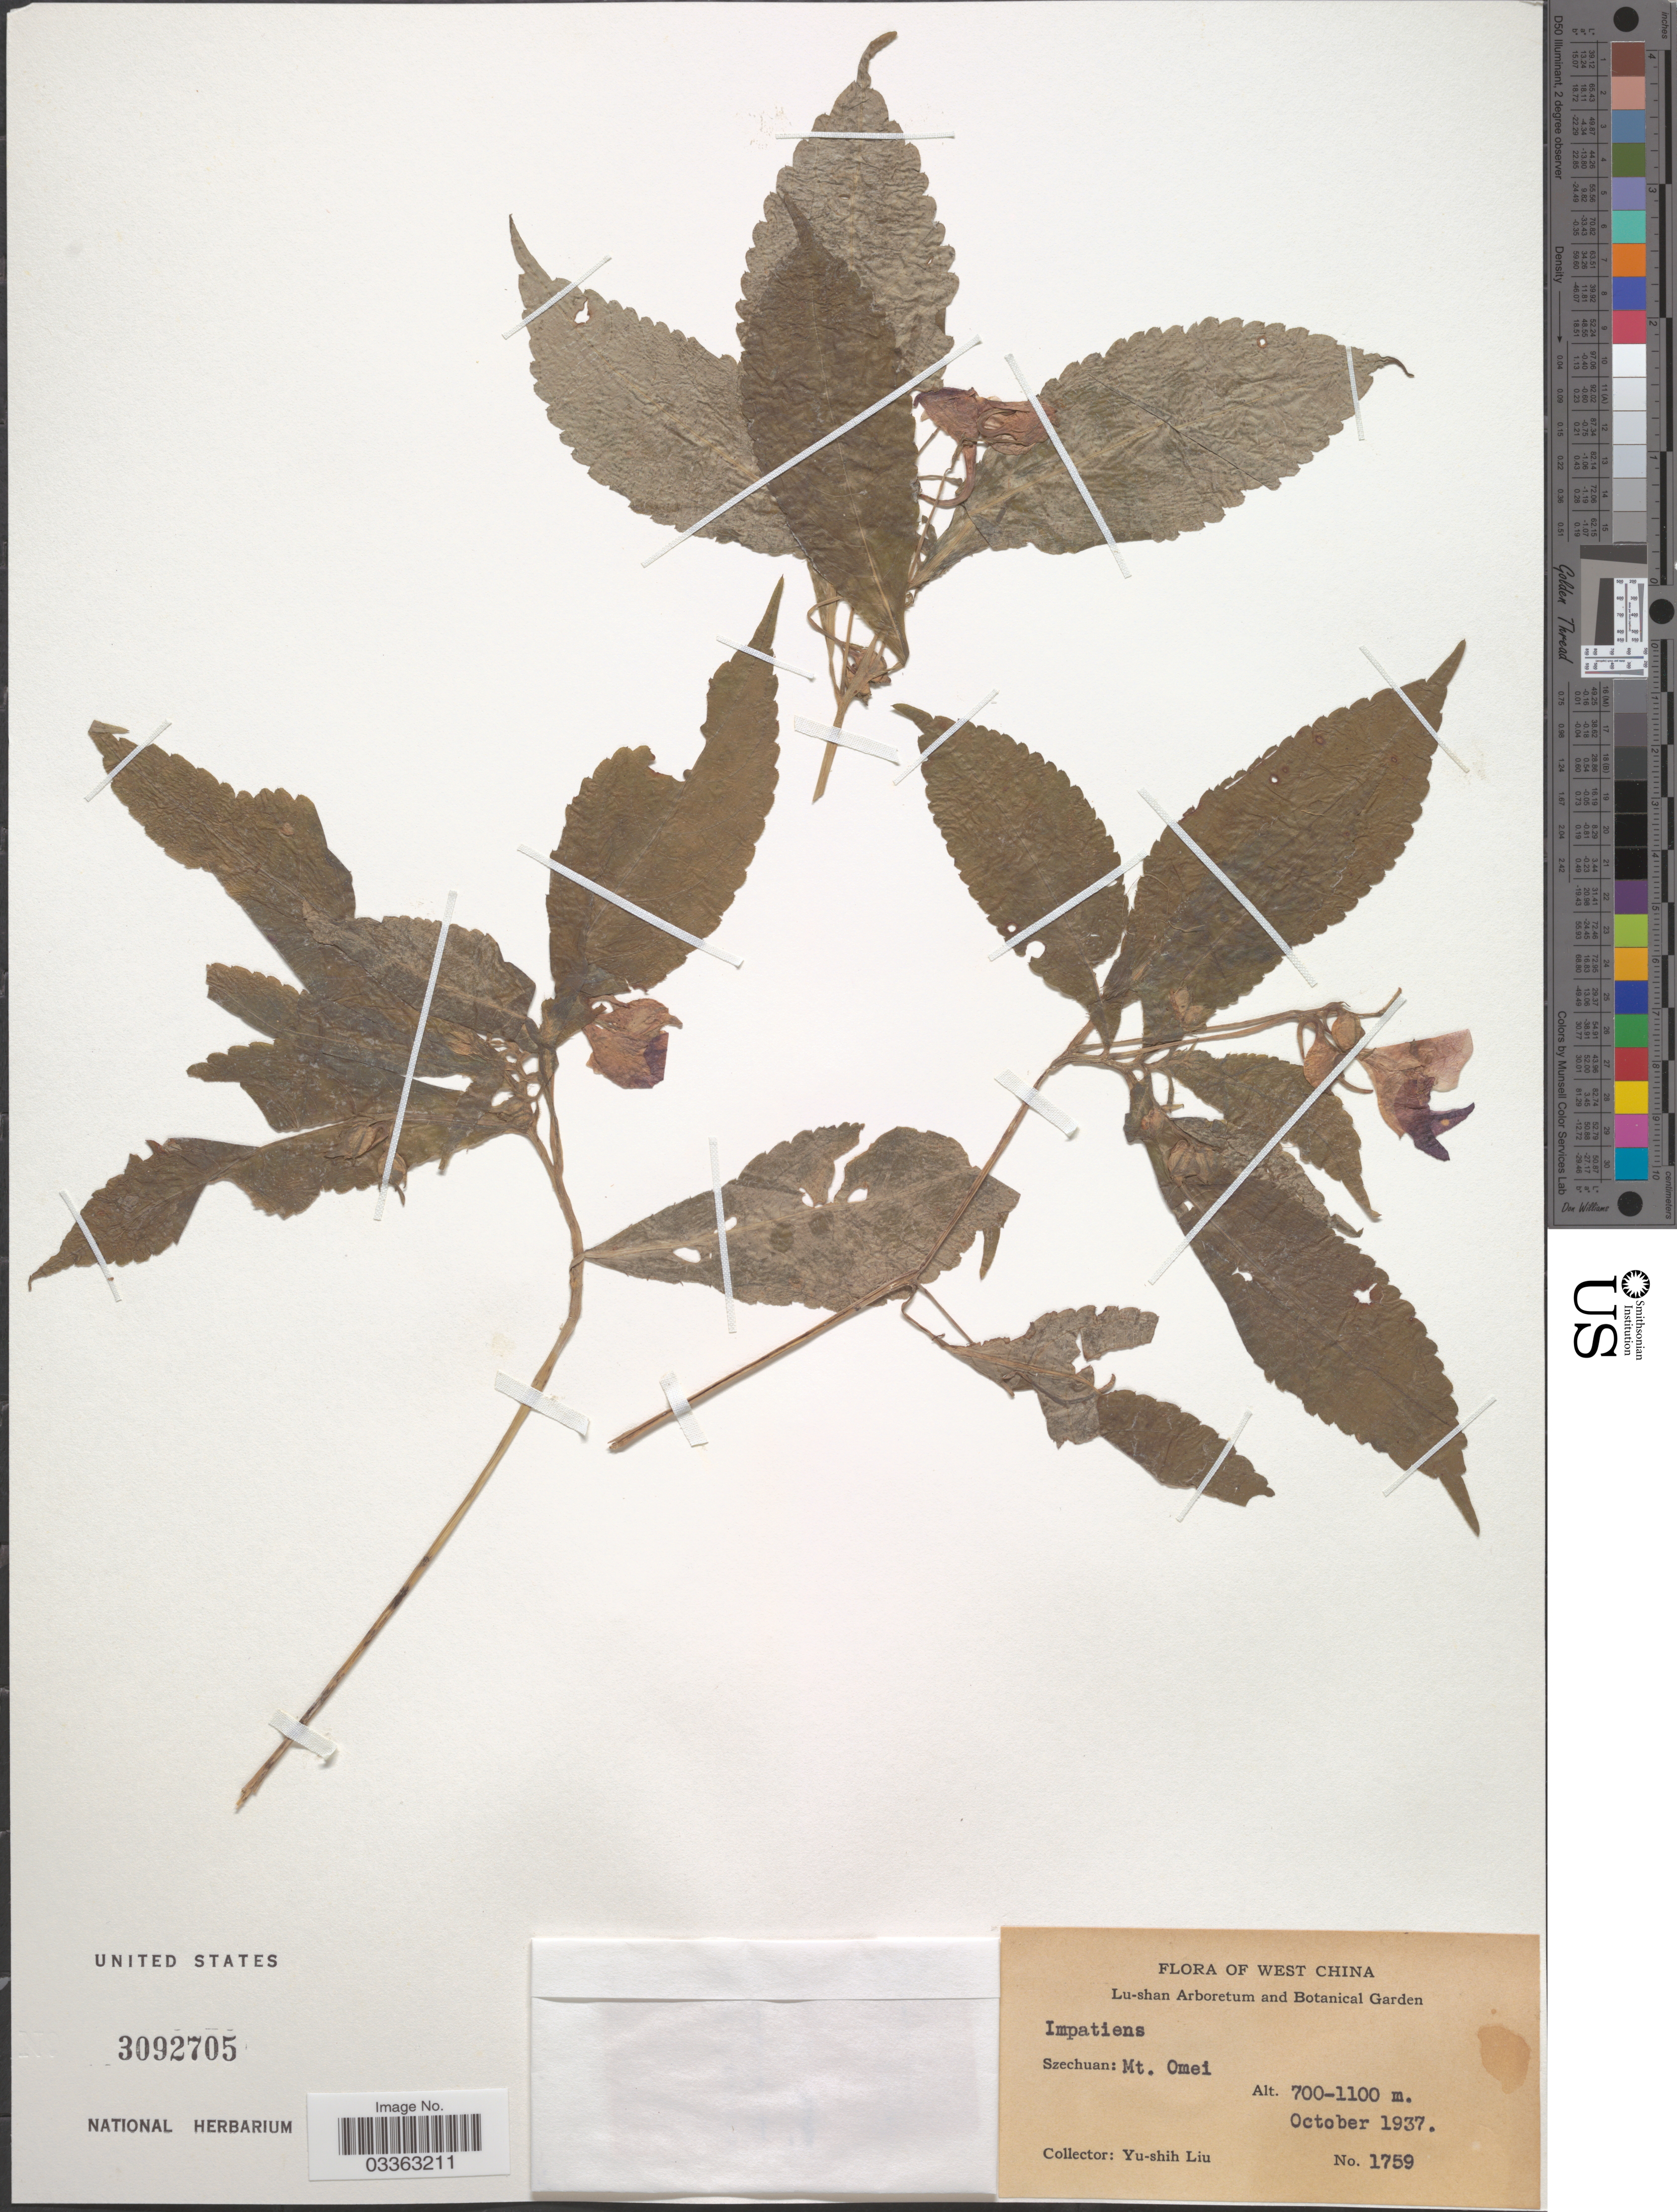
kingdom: Plantae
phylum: Tracheophyta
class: Magnoliopsida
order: Ericales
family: Balsaminaceae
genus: Impatiens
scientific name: Impatiens sp.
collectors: Y.-S. Liu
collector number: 1759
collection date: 1937-10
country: China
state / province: Sichuan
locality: West China. Szechuan: Mt. Omei.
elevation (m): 700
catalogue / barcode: US 3092705